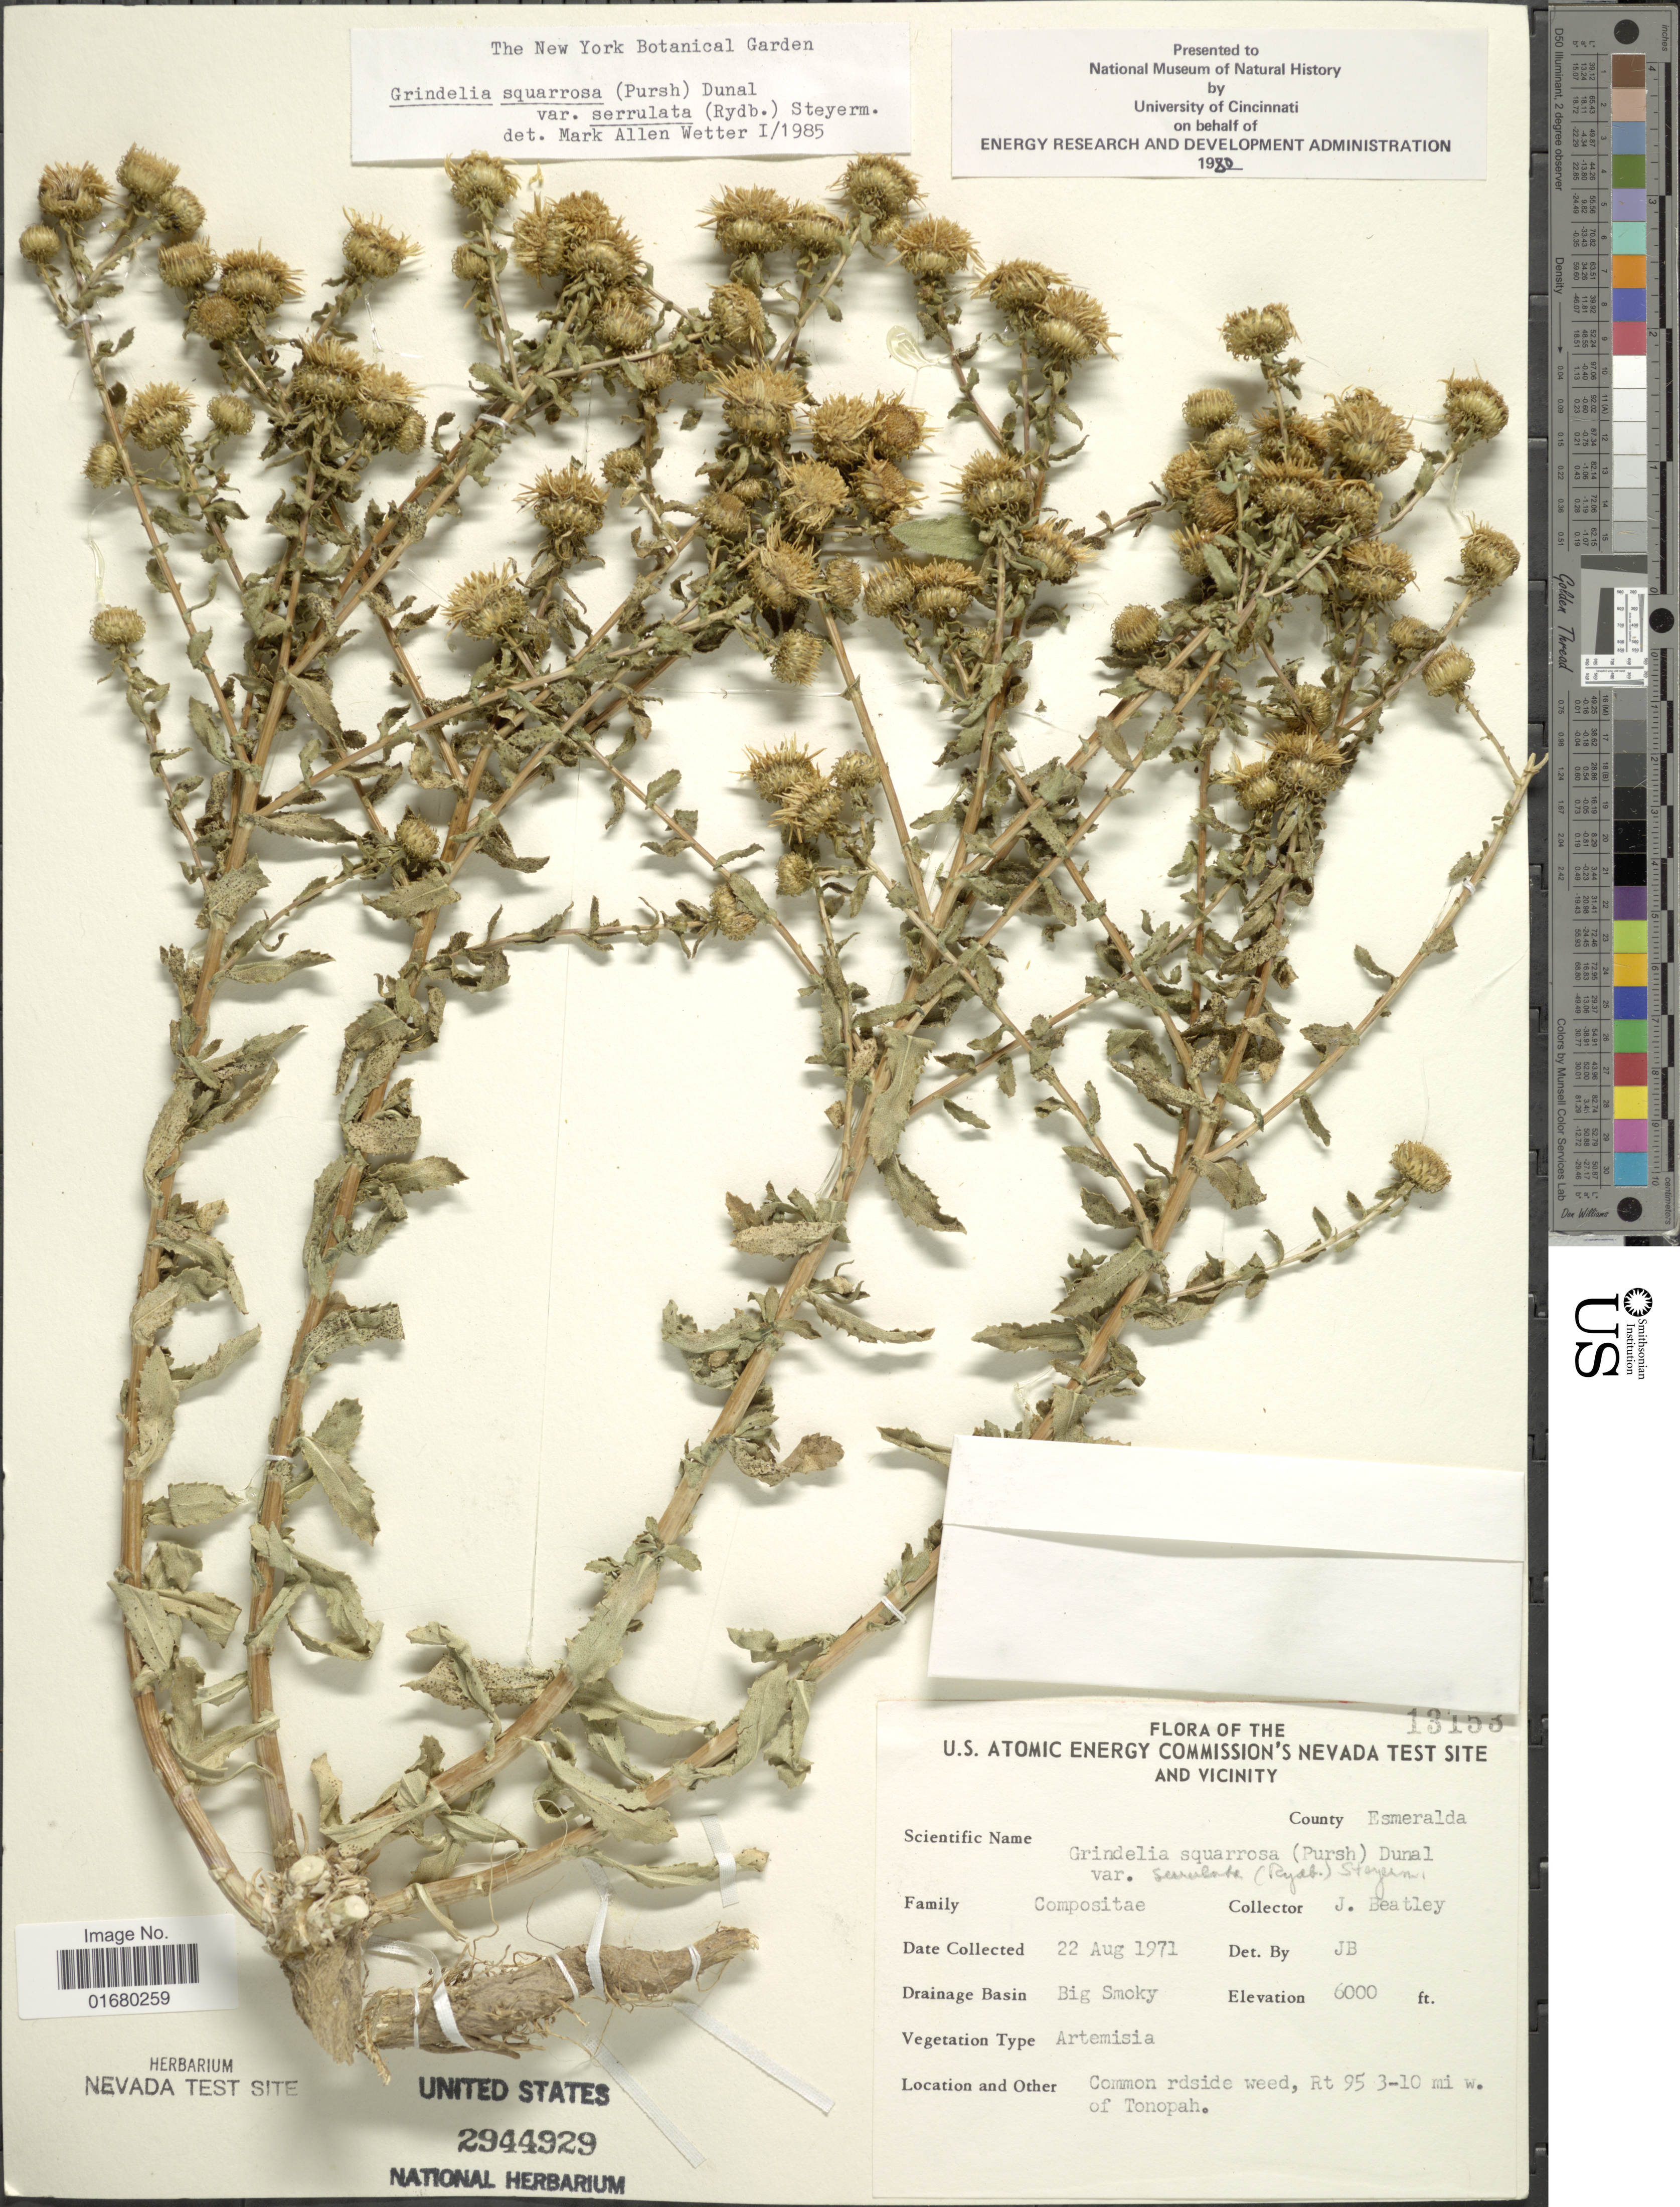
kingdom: Plantae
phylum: Tracheophyta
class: Magnoliopsida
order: Asterales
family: Asteraceae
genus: Grindelia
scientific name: Grindelia squarrosa var. serrulata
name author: (Rydb.) Steyerm.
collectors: J. C. Beatley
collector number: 13153*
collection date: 1971-08-22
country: United States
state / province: Nevada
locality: U.S. Atomic Energy Commission's Nevada test site and Vicinity, Drainage Basin: Big Smoky, Rt 95 3-10 mi w. of Tonopah, County: Esmeralda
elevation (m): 1829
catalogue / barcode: US 2944929